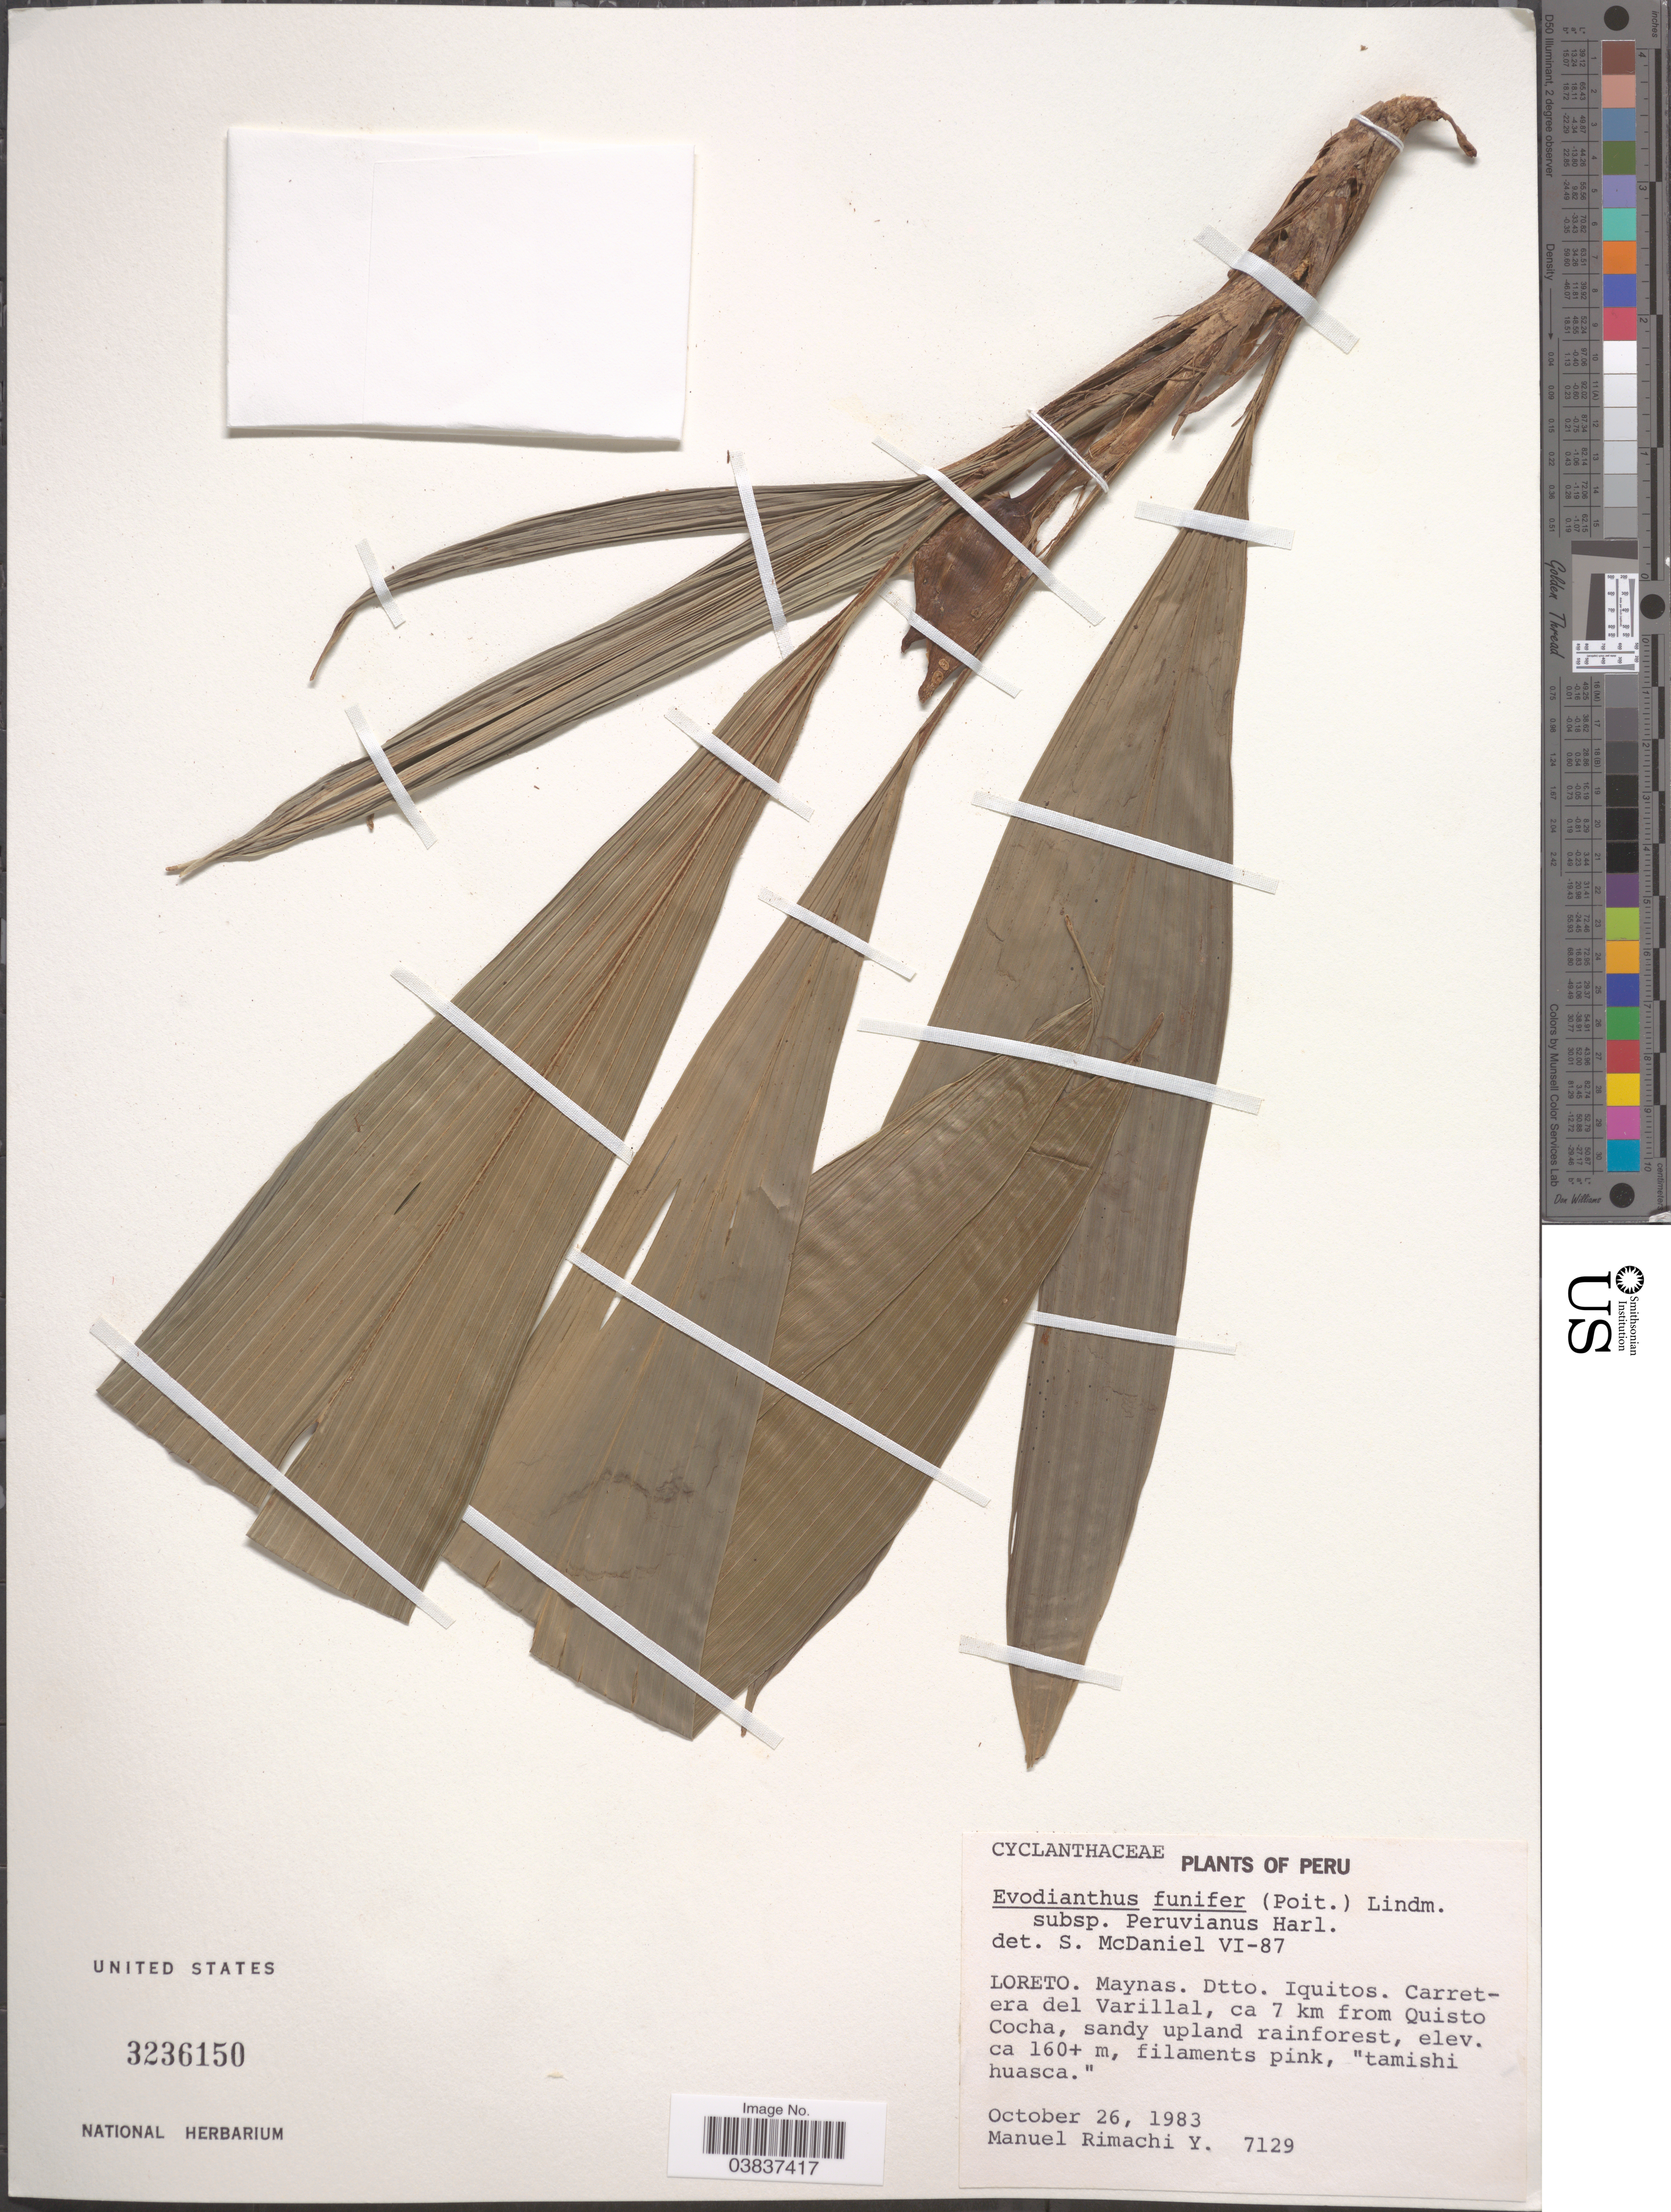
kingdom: Plantae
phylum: Tracheophyta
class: Liliopsida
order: Pandanales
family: Cyclanthaceae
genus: Evodianthus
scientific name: Evodianthus funifer subsp. peruvianus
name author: Harling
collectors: M. Rimachi Y.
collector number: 7129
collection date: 1983-10-26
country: Peru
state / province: Loreto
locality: Maynas. Dtto. Iquitos. Carretera del Varillal, ca 7 km from Quisto Cocha.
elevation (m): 160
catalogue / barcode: US 3236150